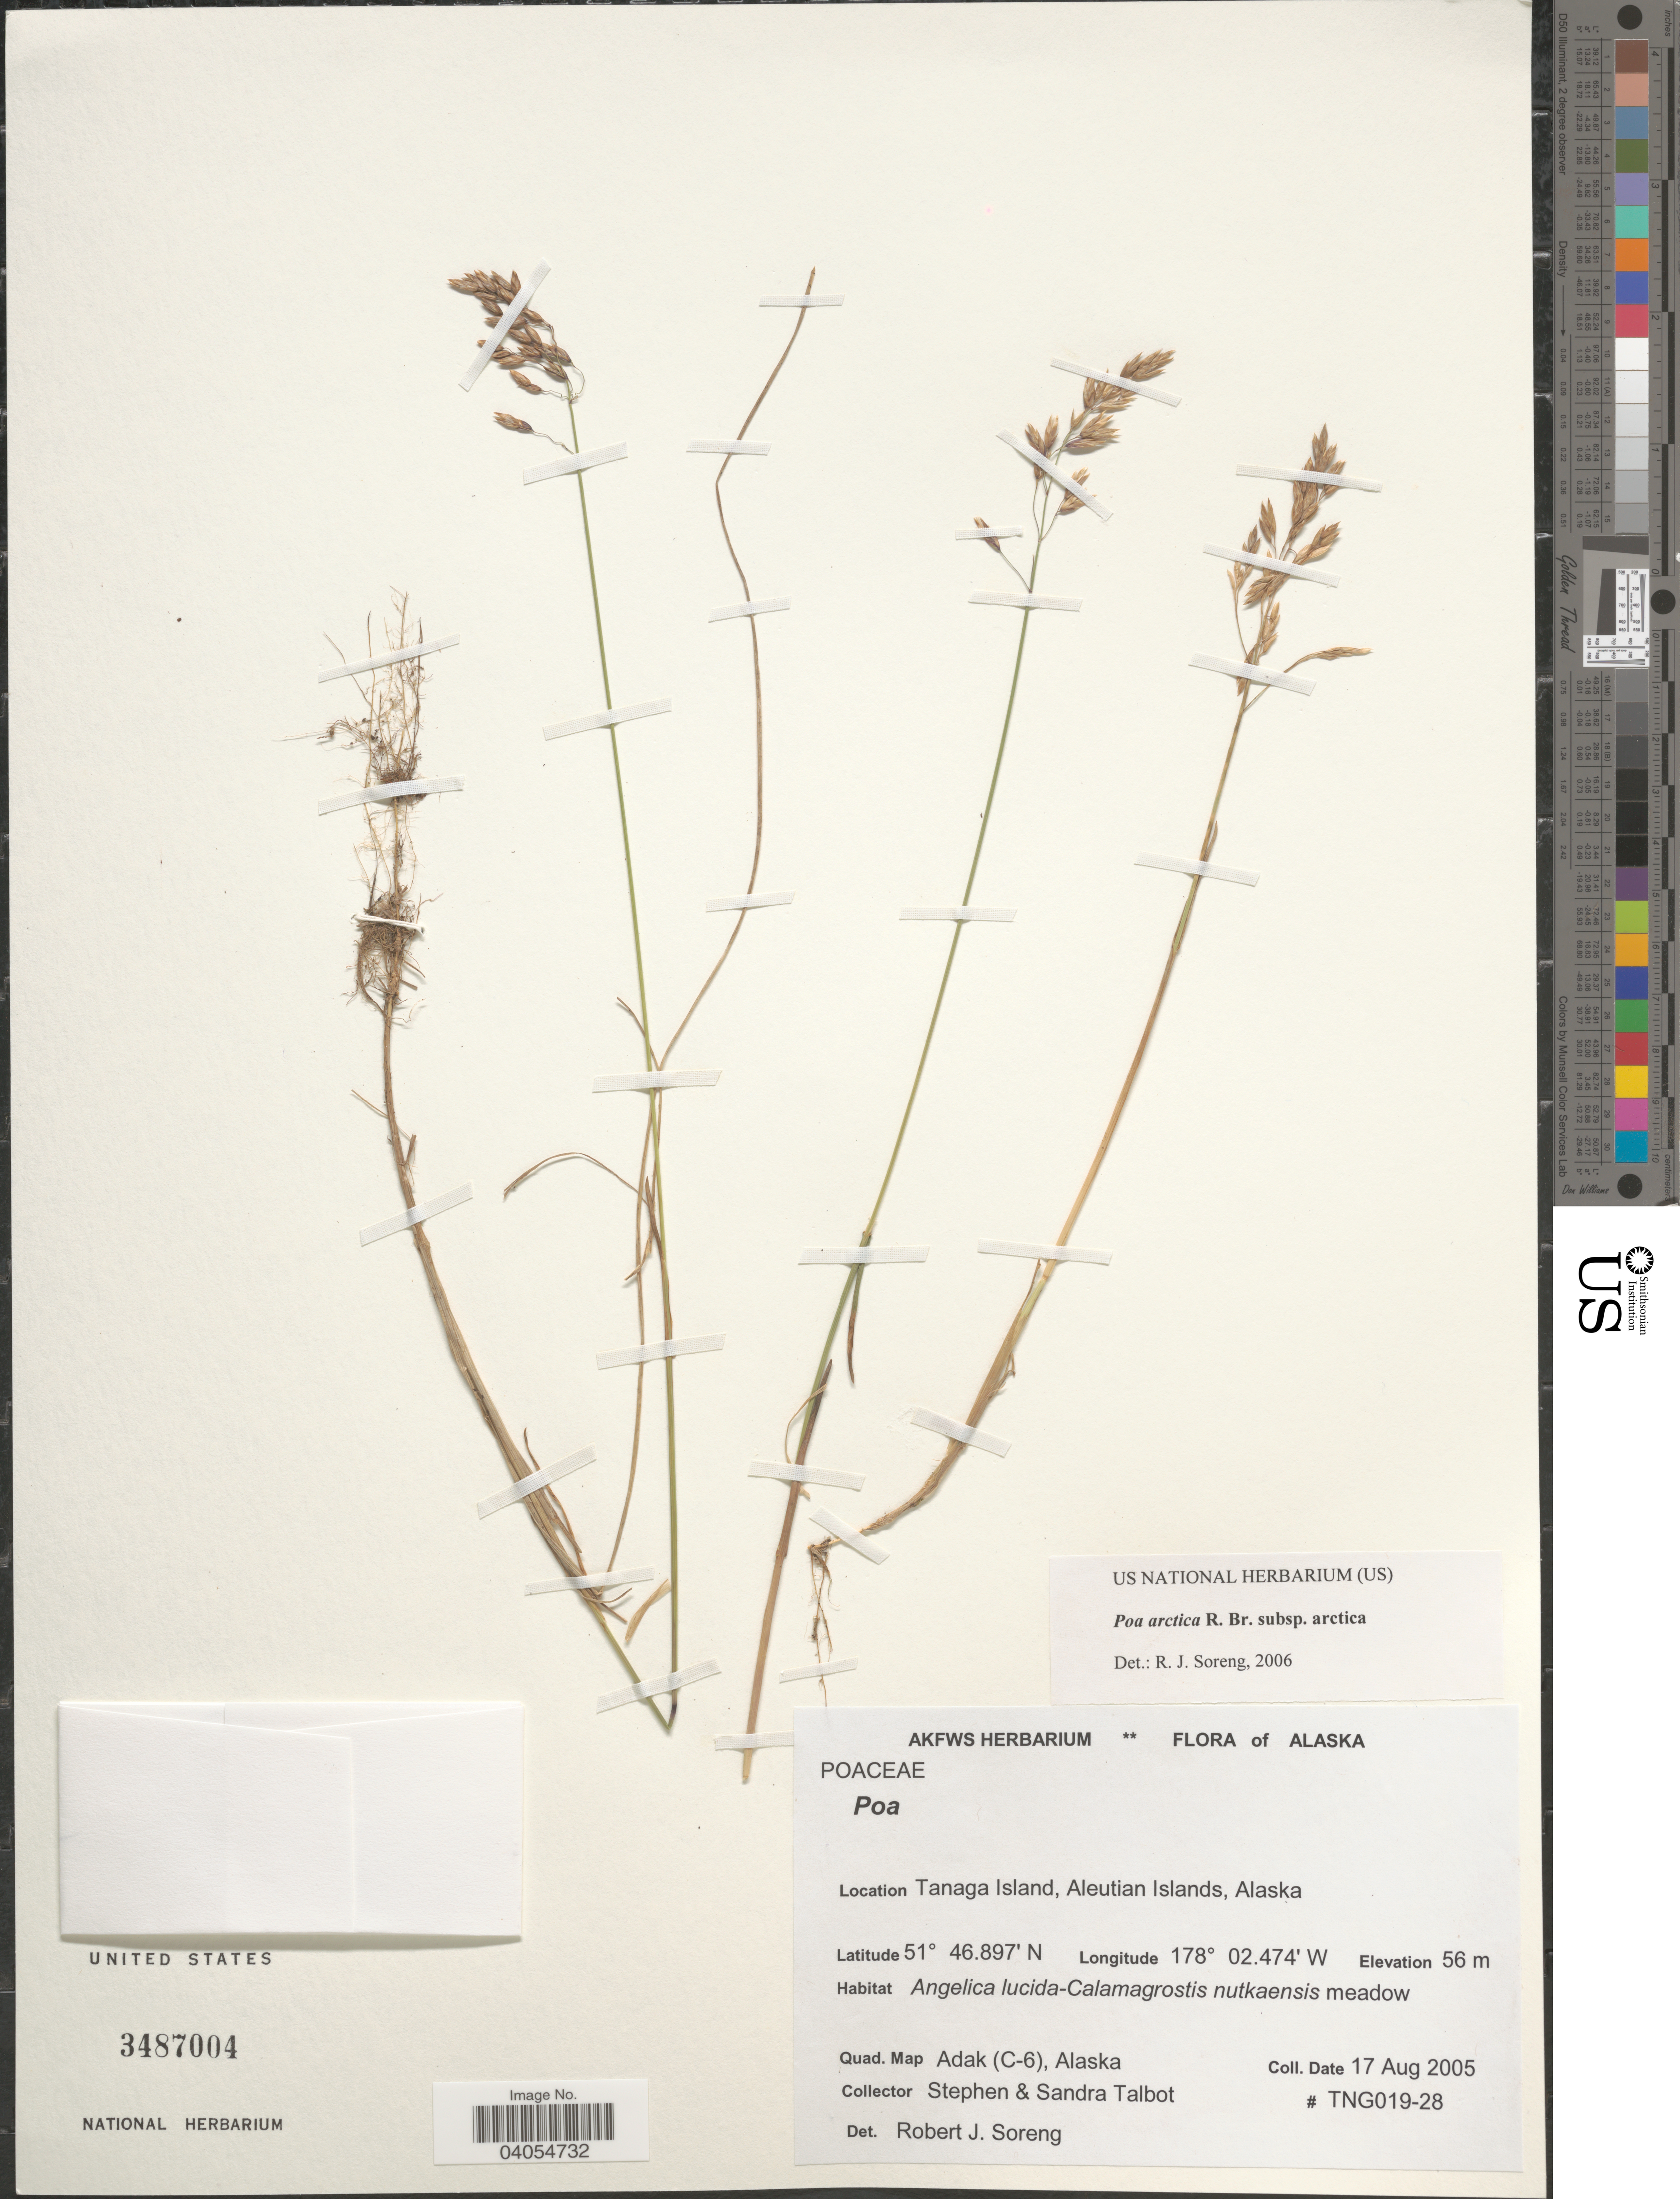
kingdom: Plantae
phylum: Tracheophyta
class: Liliopsida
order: Poales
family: Poaceae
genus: Poa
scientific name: Poa arctica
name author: R. Br.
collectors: S. S. Talbot & S. Talbot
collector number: TNG019-28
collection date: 2005-08-17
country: United States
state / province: Alaska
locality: Tanaga Island, Aleutian Islands. Quad. Map Adak (C-6).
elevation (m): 56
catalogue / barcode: US 3487004